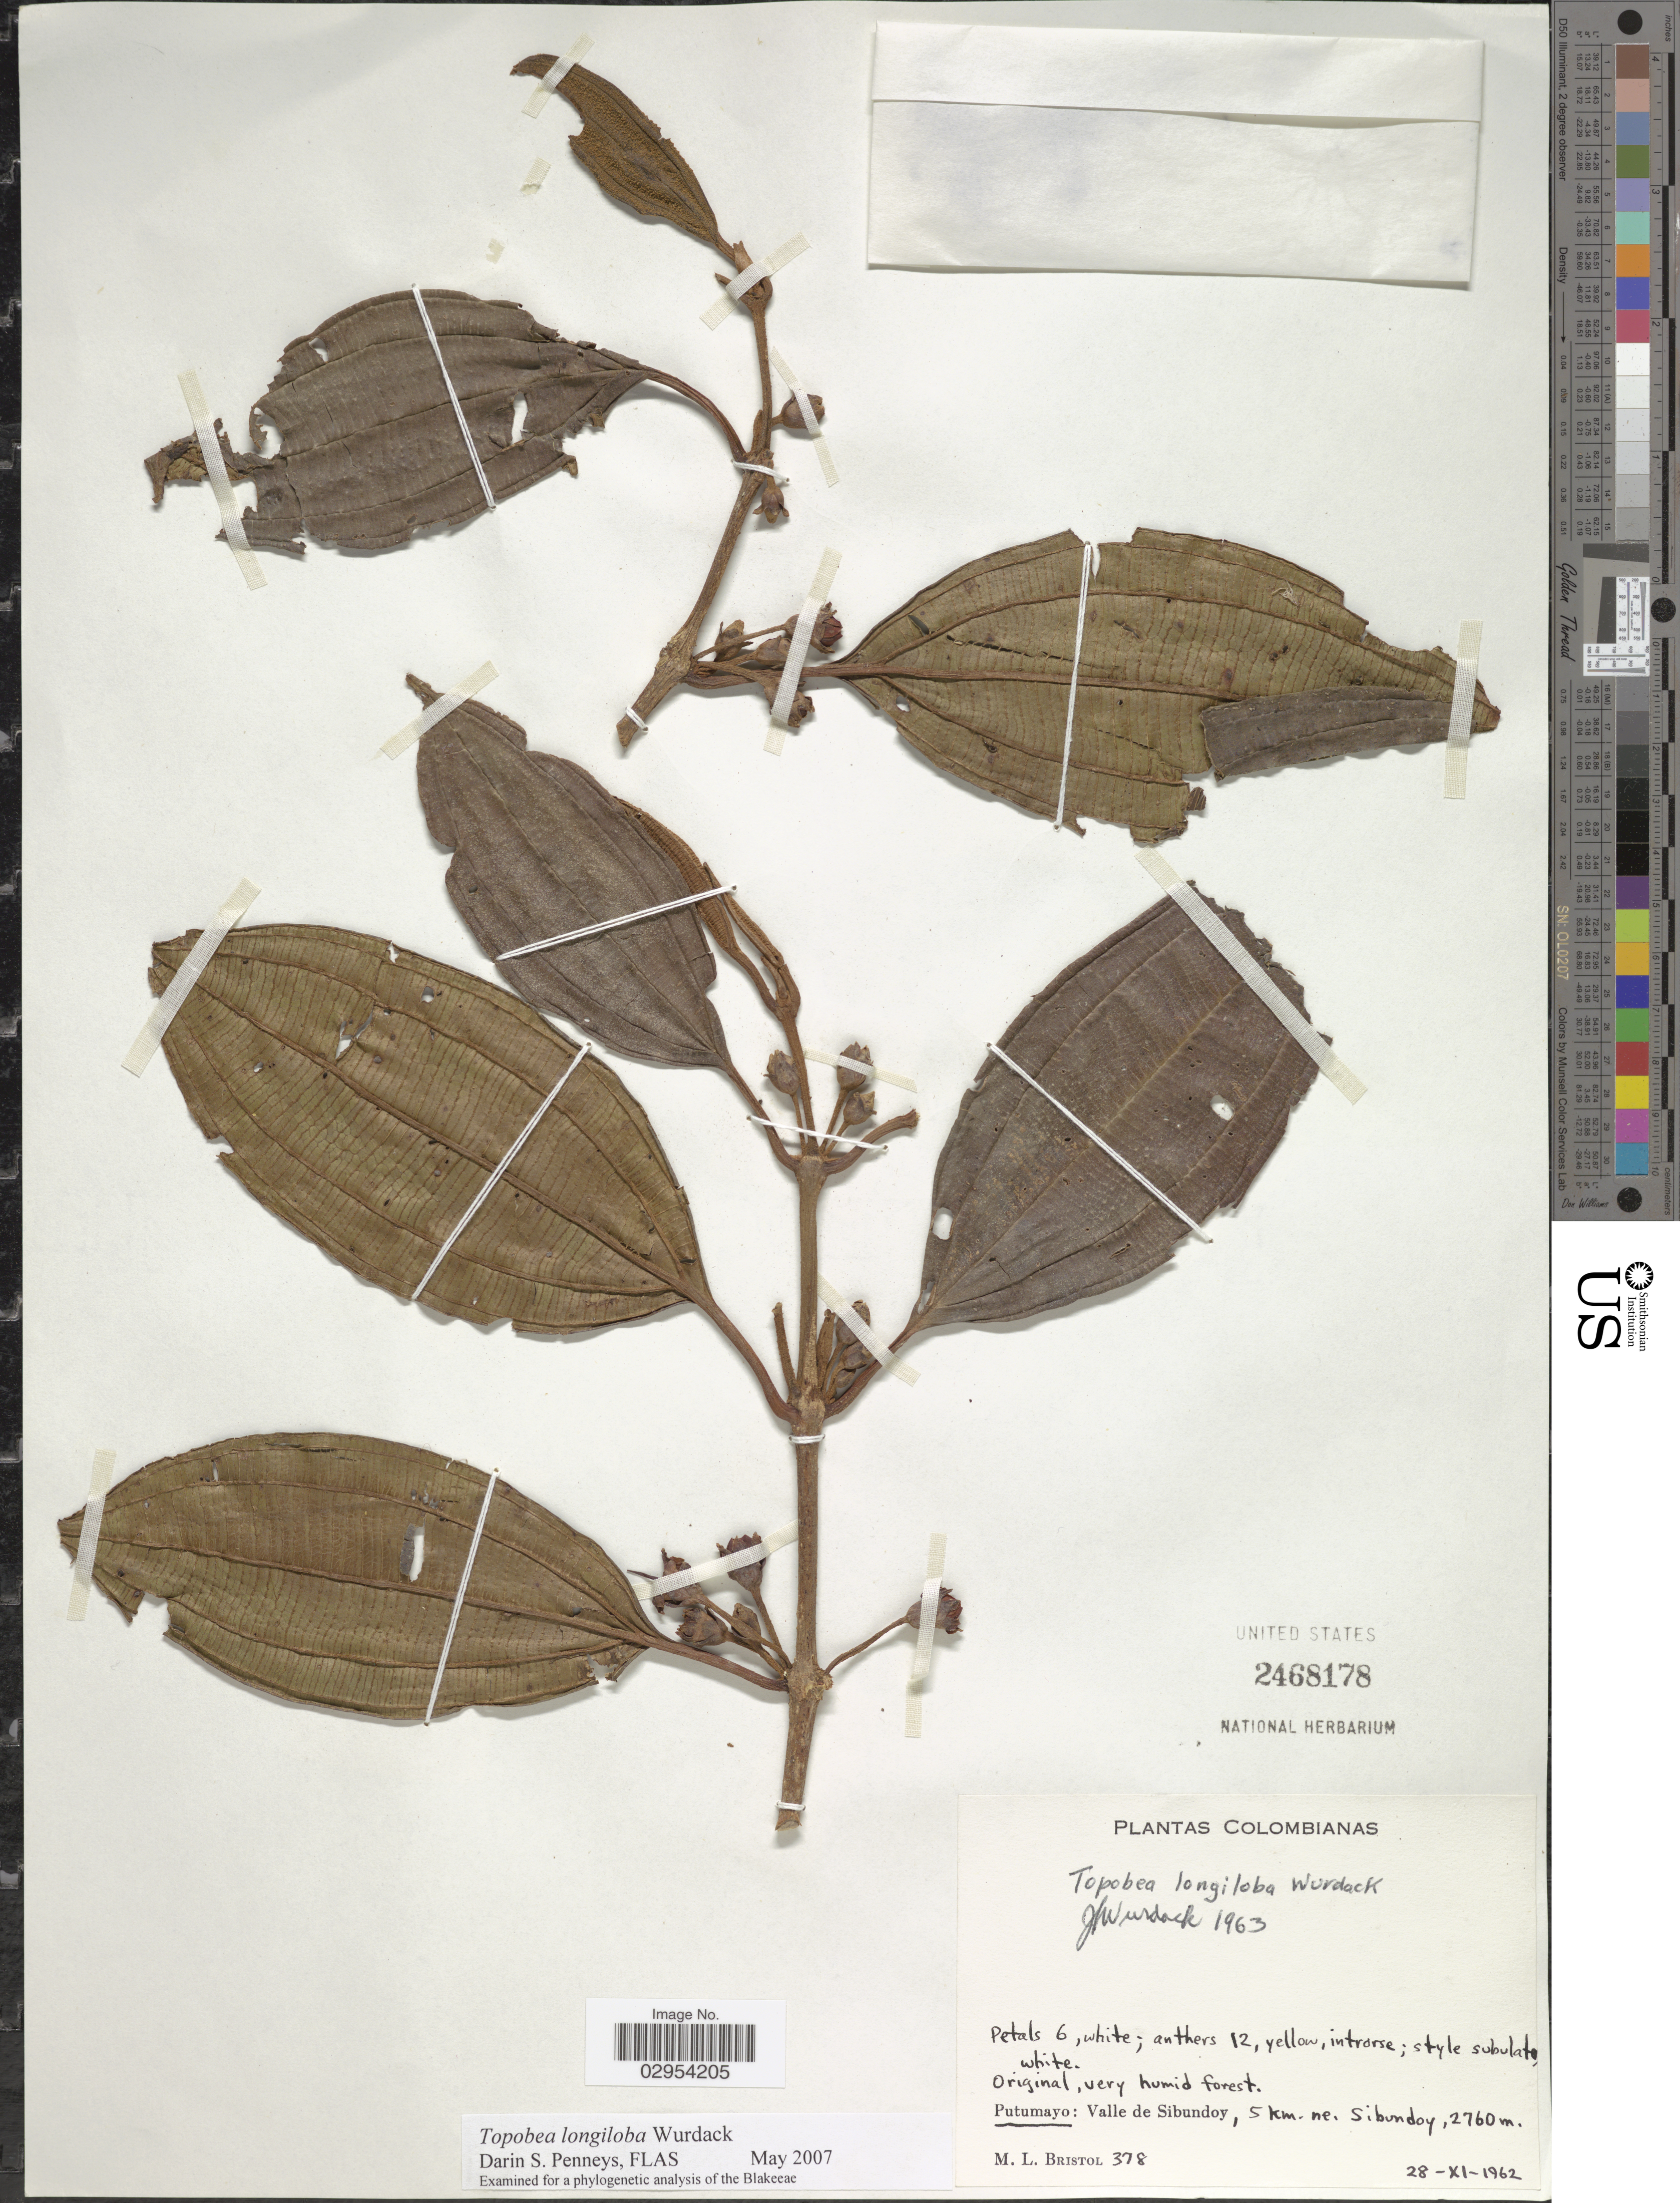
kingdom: Plantae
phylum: Tracheophyta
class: Magnoliopsida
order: Myrtales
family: Melastomataceae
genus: Topobea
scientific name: Topobea longiloba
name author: Wurdack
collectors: M. L. Bristol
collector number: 378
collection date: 1962-11-28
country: Colombia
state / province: Putumayo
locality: Valle de Sibundoy, 5 km. ne. Sibundoy.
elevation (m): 2760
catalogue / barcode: US 2468178